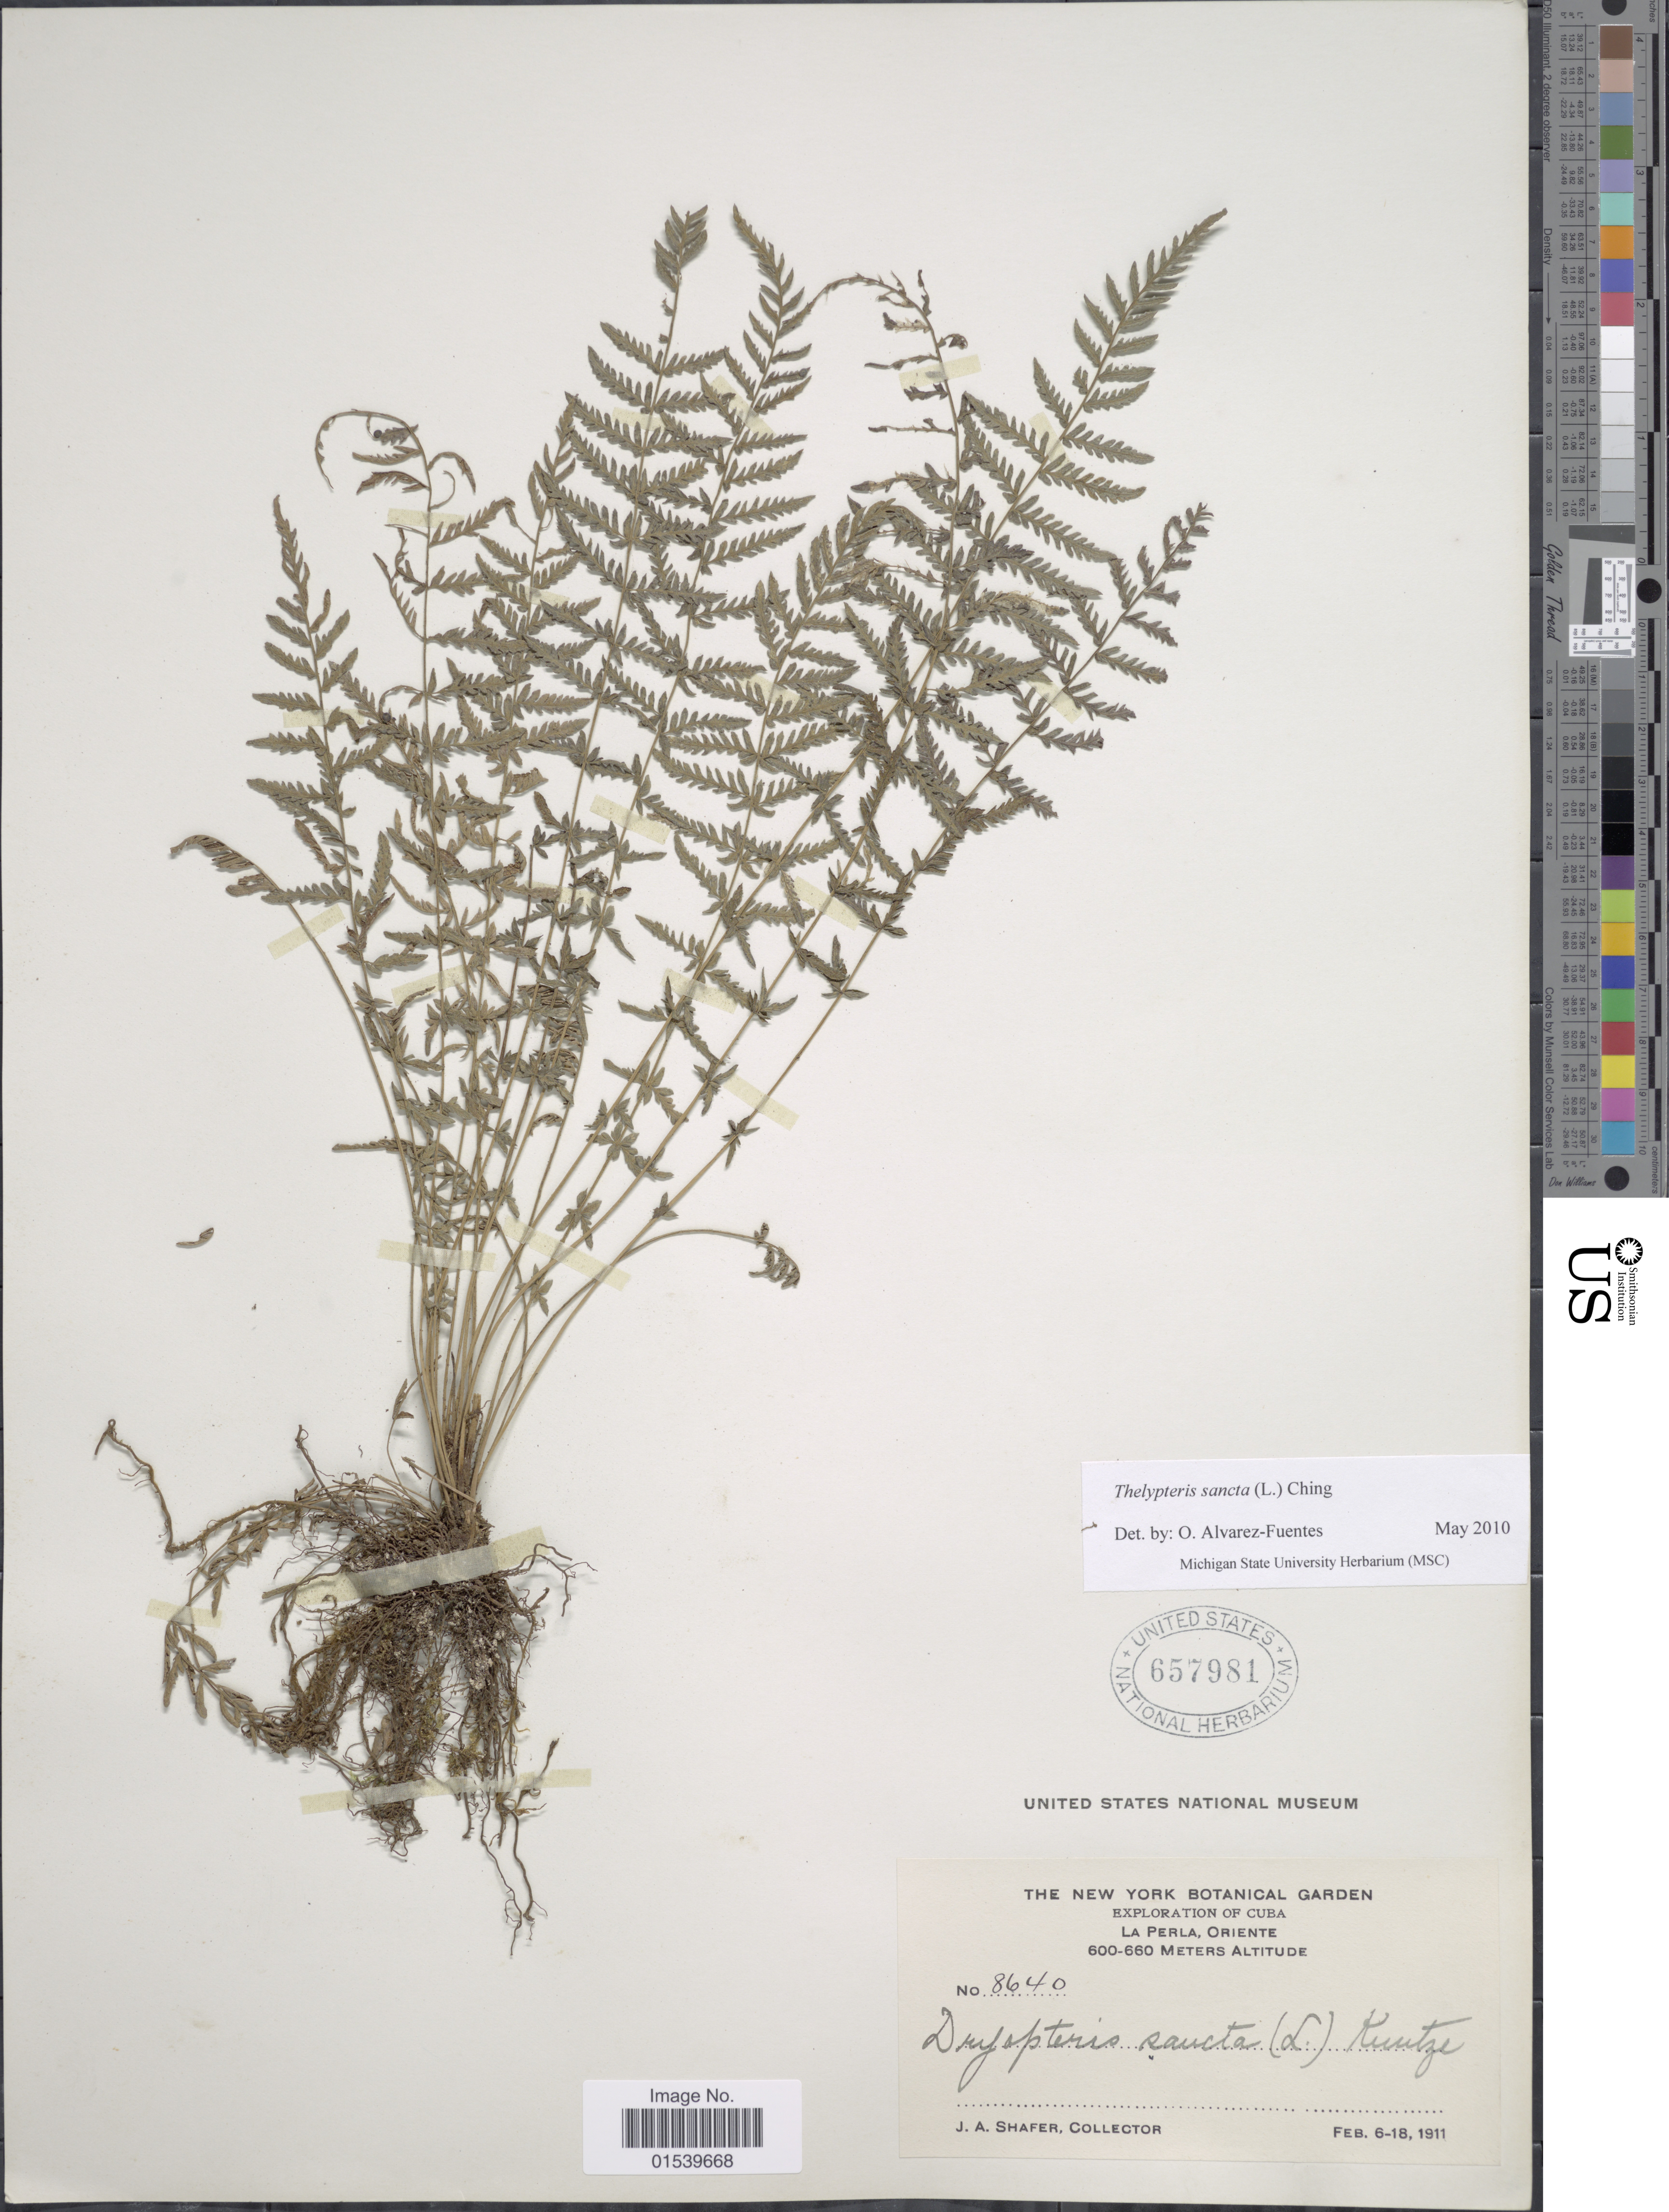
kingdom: Plantae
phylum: Tracheophyta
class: Polypodiopsida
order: Polypodiales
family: Thelypteridaceae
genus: Amauropelta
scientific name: Amauropelta sancta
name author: (L.) Pic. Serm.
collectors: J. A. Shafer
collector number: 8640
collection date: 1911-02-06/1911-02-18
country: Cuba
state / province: Oriente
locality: La Perla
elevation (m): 600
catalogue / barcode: US 657981